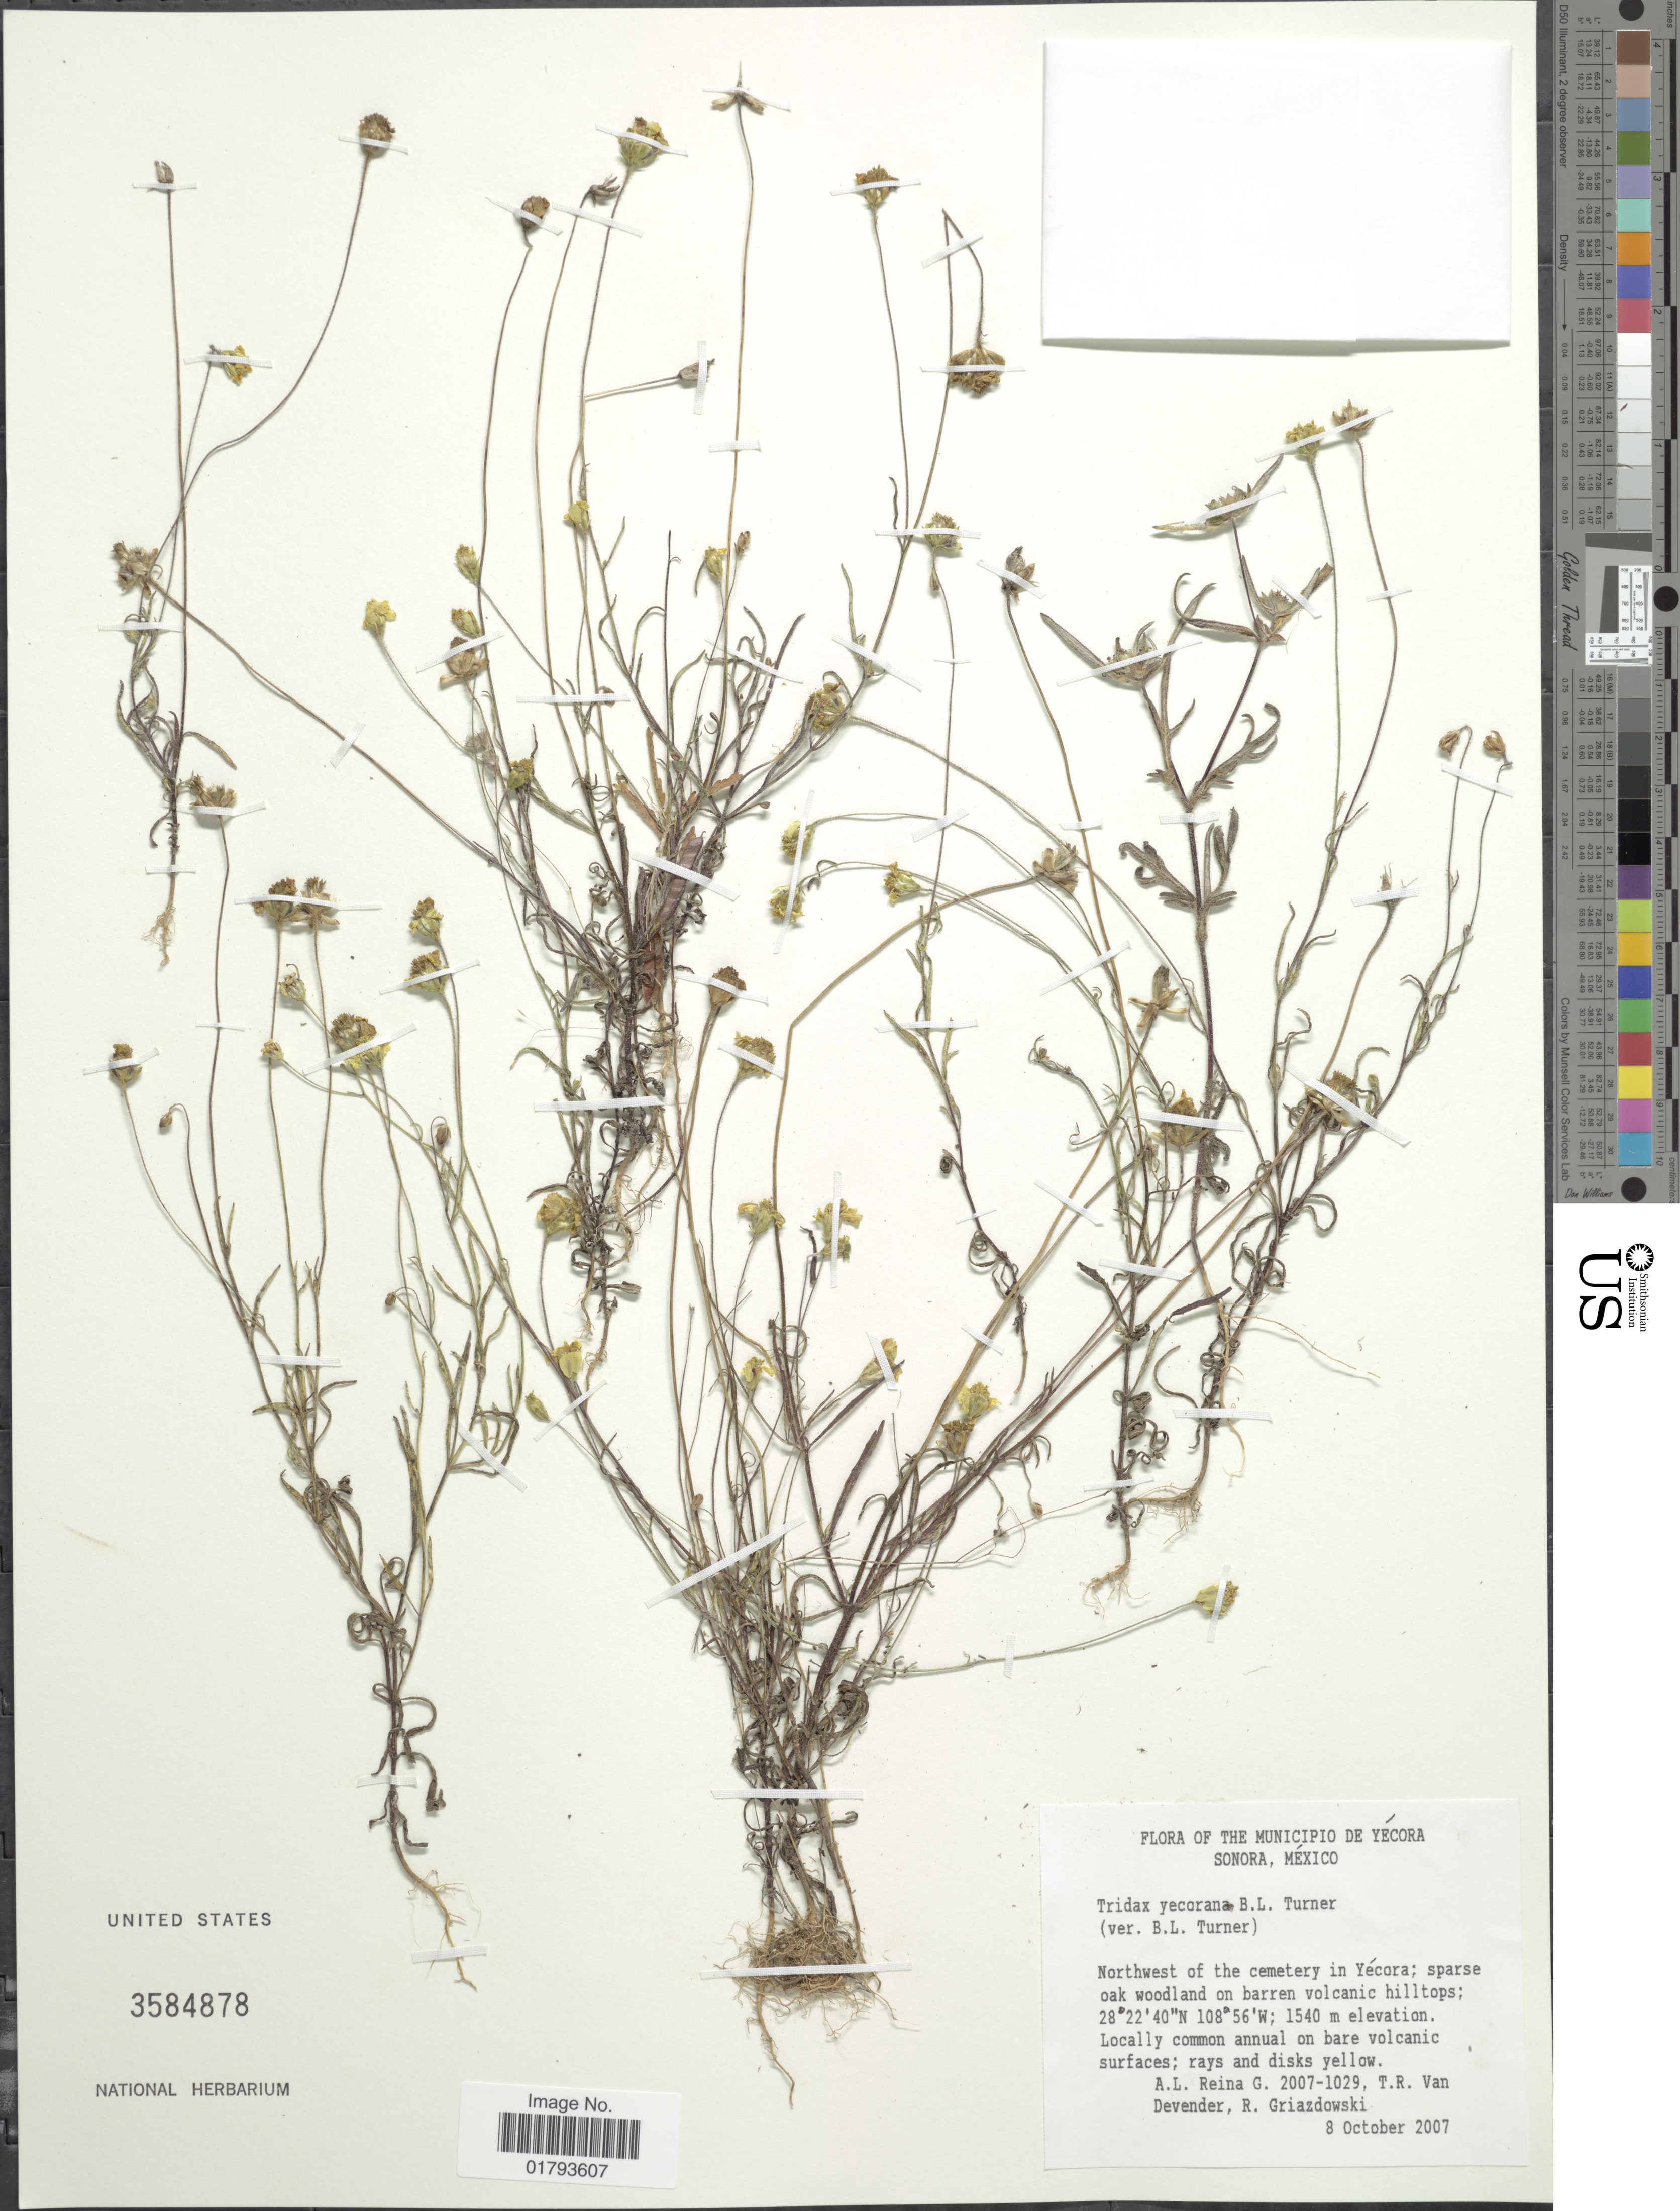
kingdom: Plantae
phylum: Tracheophyta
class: Magnoliopsida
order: Asterales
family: Asteraceae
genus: Tridax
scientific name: Tridax yecorana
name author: B.L. Turner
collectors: A. L. Reina G., T. R. Van Devender & R. Griazdowski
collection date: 2007-10-08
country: Mexico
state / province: Sonora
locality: The Municipio de Yecora; sparse oak woodland on barren volcanic hilltops.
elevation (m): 1540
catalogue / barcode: US 3584878